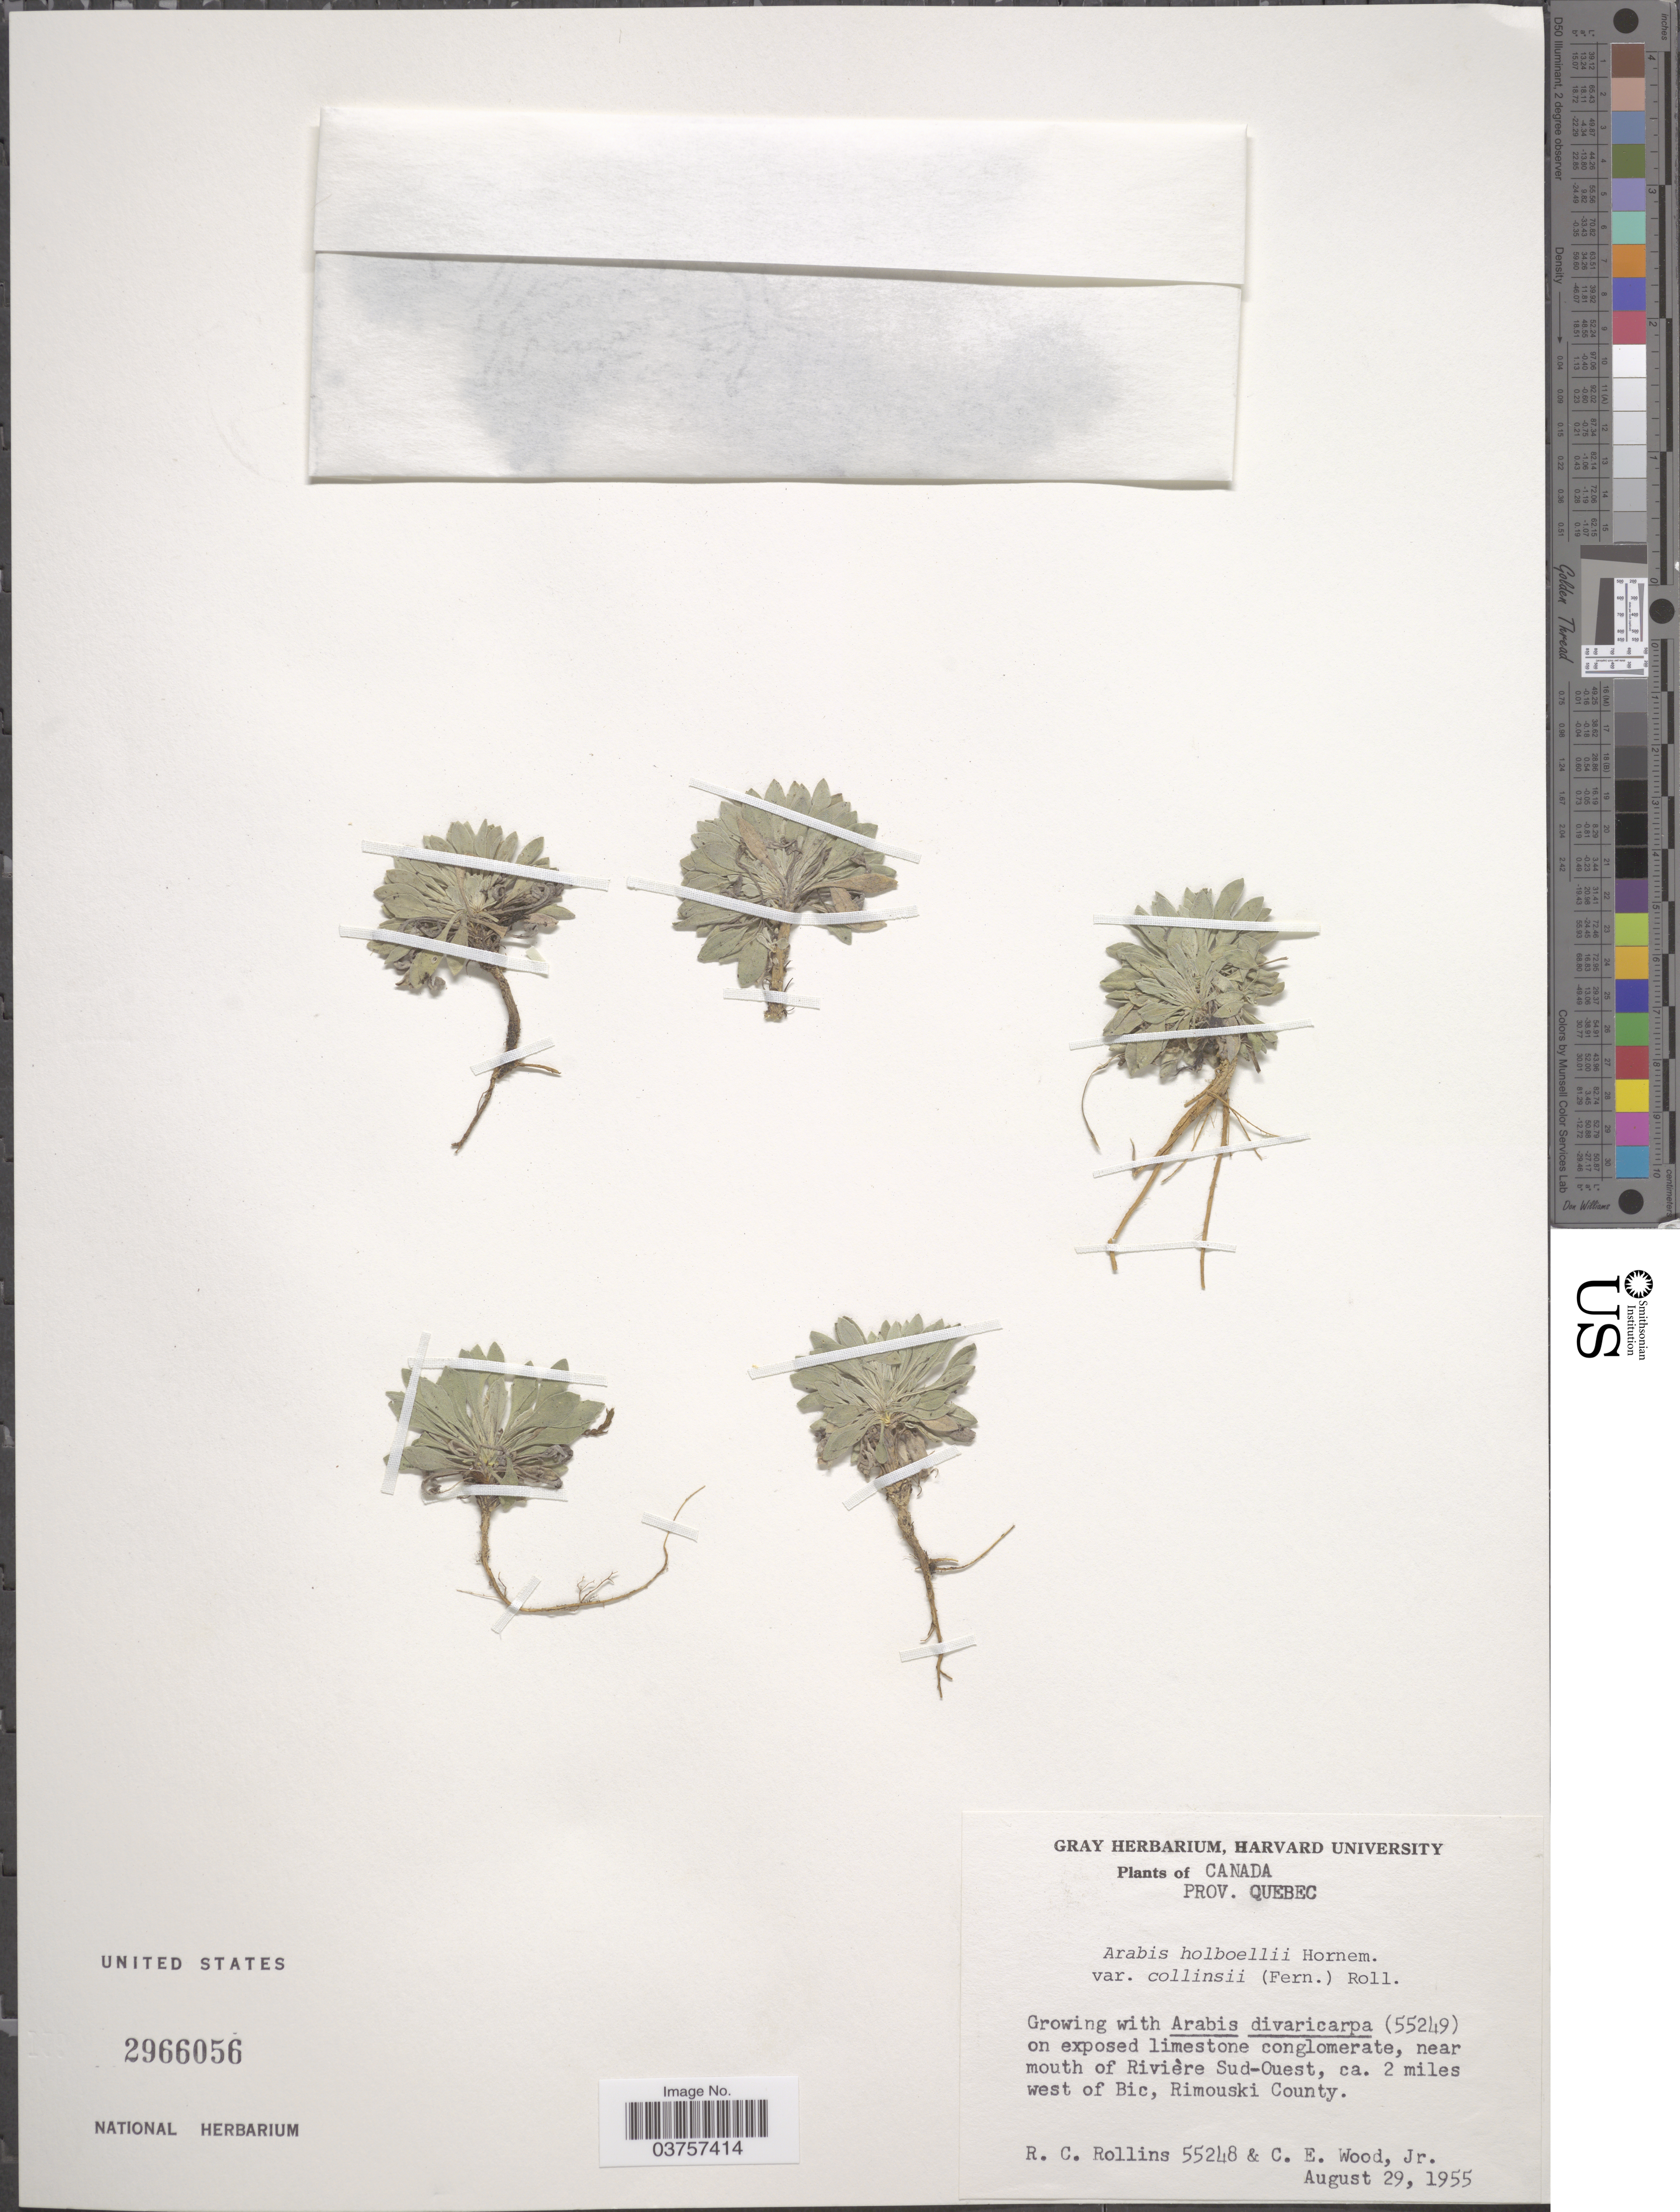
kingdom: Plantae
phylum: Tracheophyta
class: Magnoliopsida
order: Brassicales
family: Brassicaceae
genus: Arabis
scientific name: Arabis holboellii var. collinsii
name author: (Fernald) Rollins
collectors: R. C. Rollins & C. Wood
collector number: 55248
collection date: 1955-08-29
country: Canada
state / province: Quebec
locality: Near mouth of Rivière Sud-Ouest, ca. 2 miles west of Bic, Rimouski County.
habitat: on exposed limestone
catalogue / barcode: US 2966056